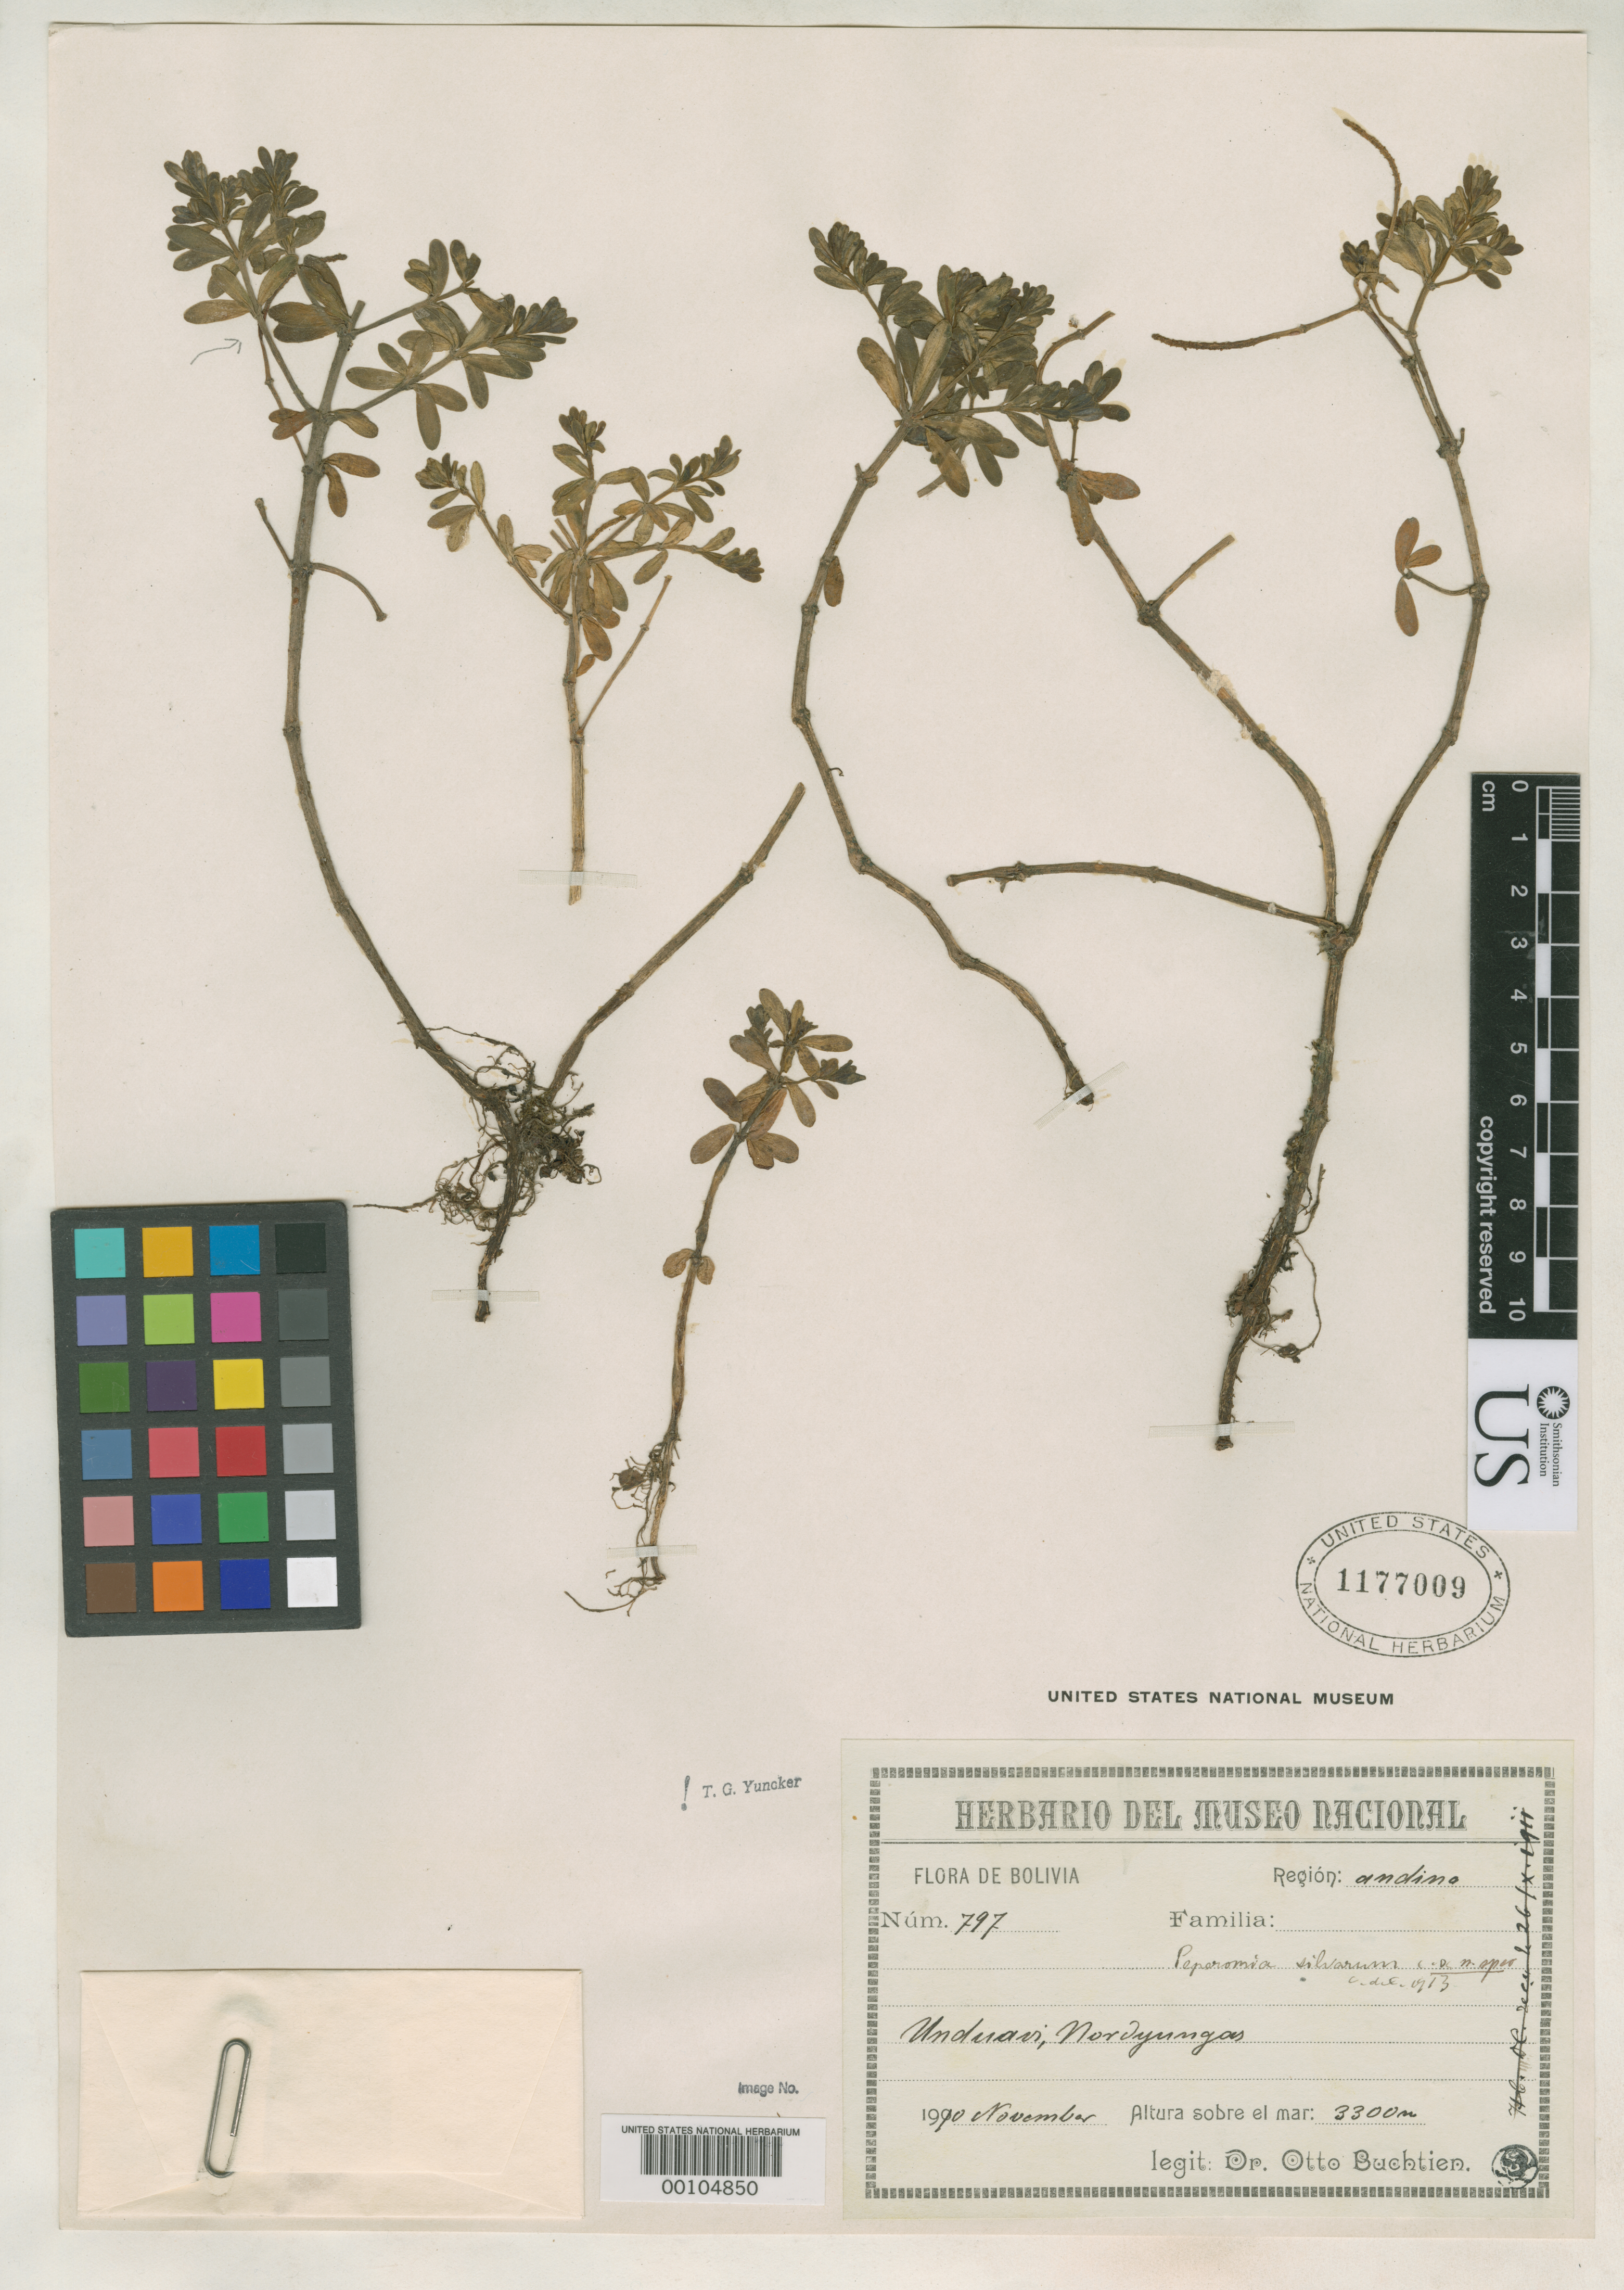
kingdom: Plantae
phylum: Tracheophyta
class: Magnoliopsida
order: Piperales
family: Piperaceae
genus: Peperomia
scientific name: Peperomia silvarum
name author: C. DC.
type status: Type Collection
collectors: O. Buchtien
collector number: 797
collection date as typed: Nov 1910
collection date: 1910-11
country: Bolivia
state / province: La Paz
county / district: Nor Yungas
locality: Unduavi.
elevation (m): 3300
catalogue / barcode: US 1177009